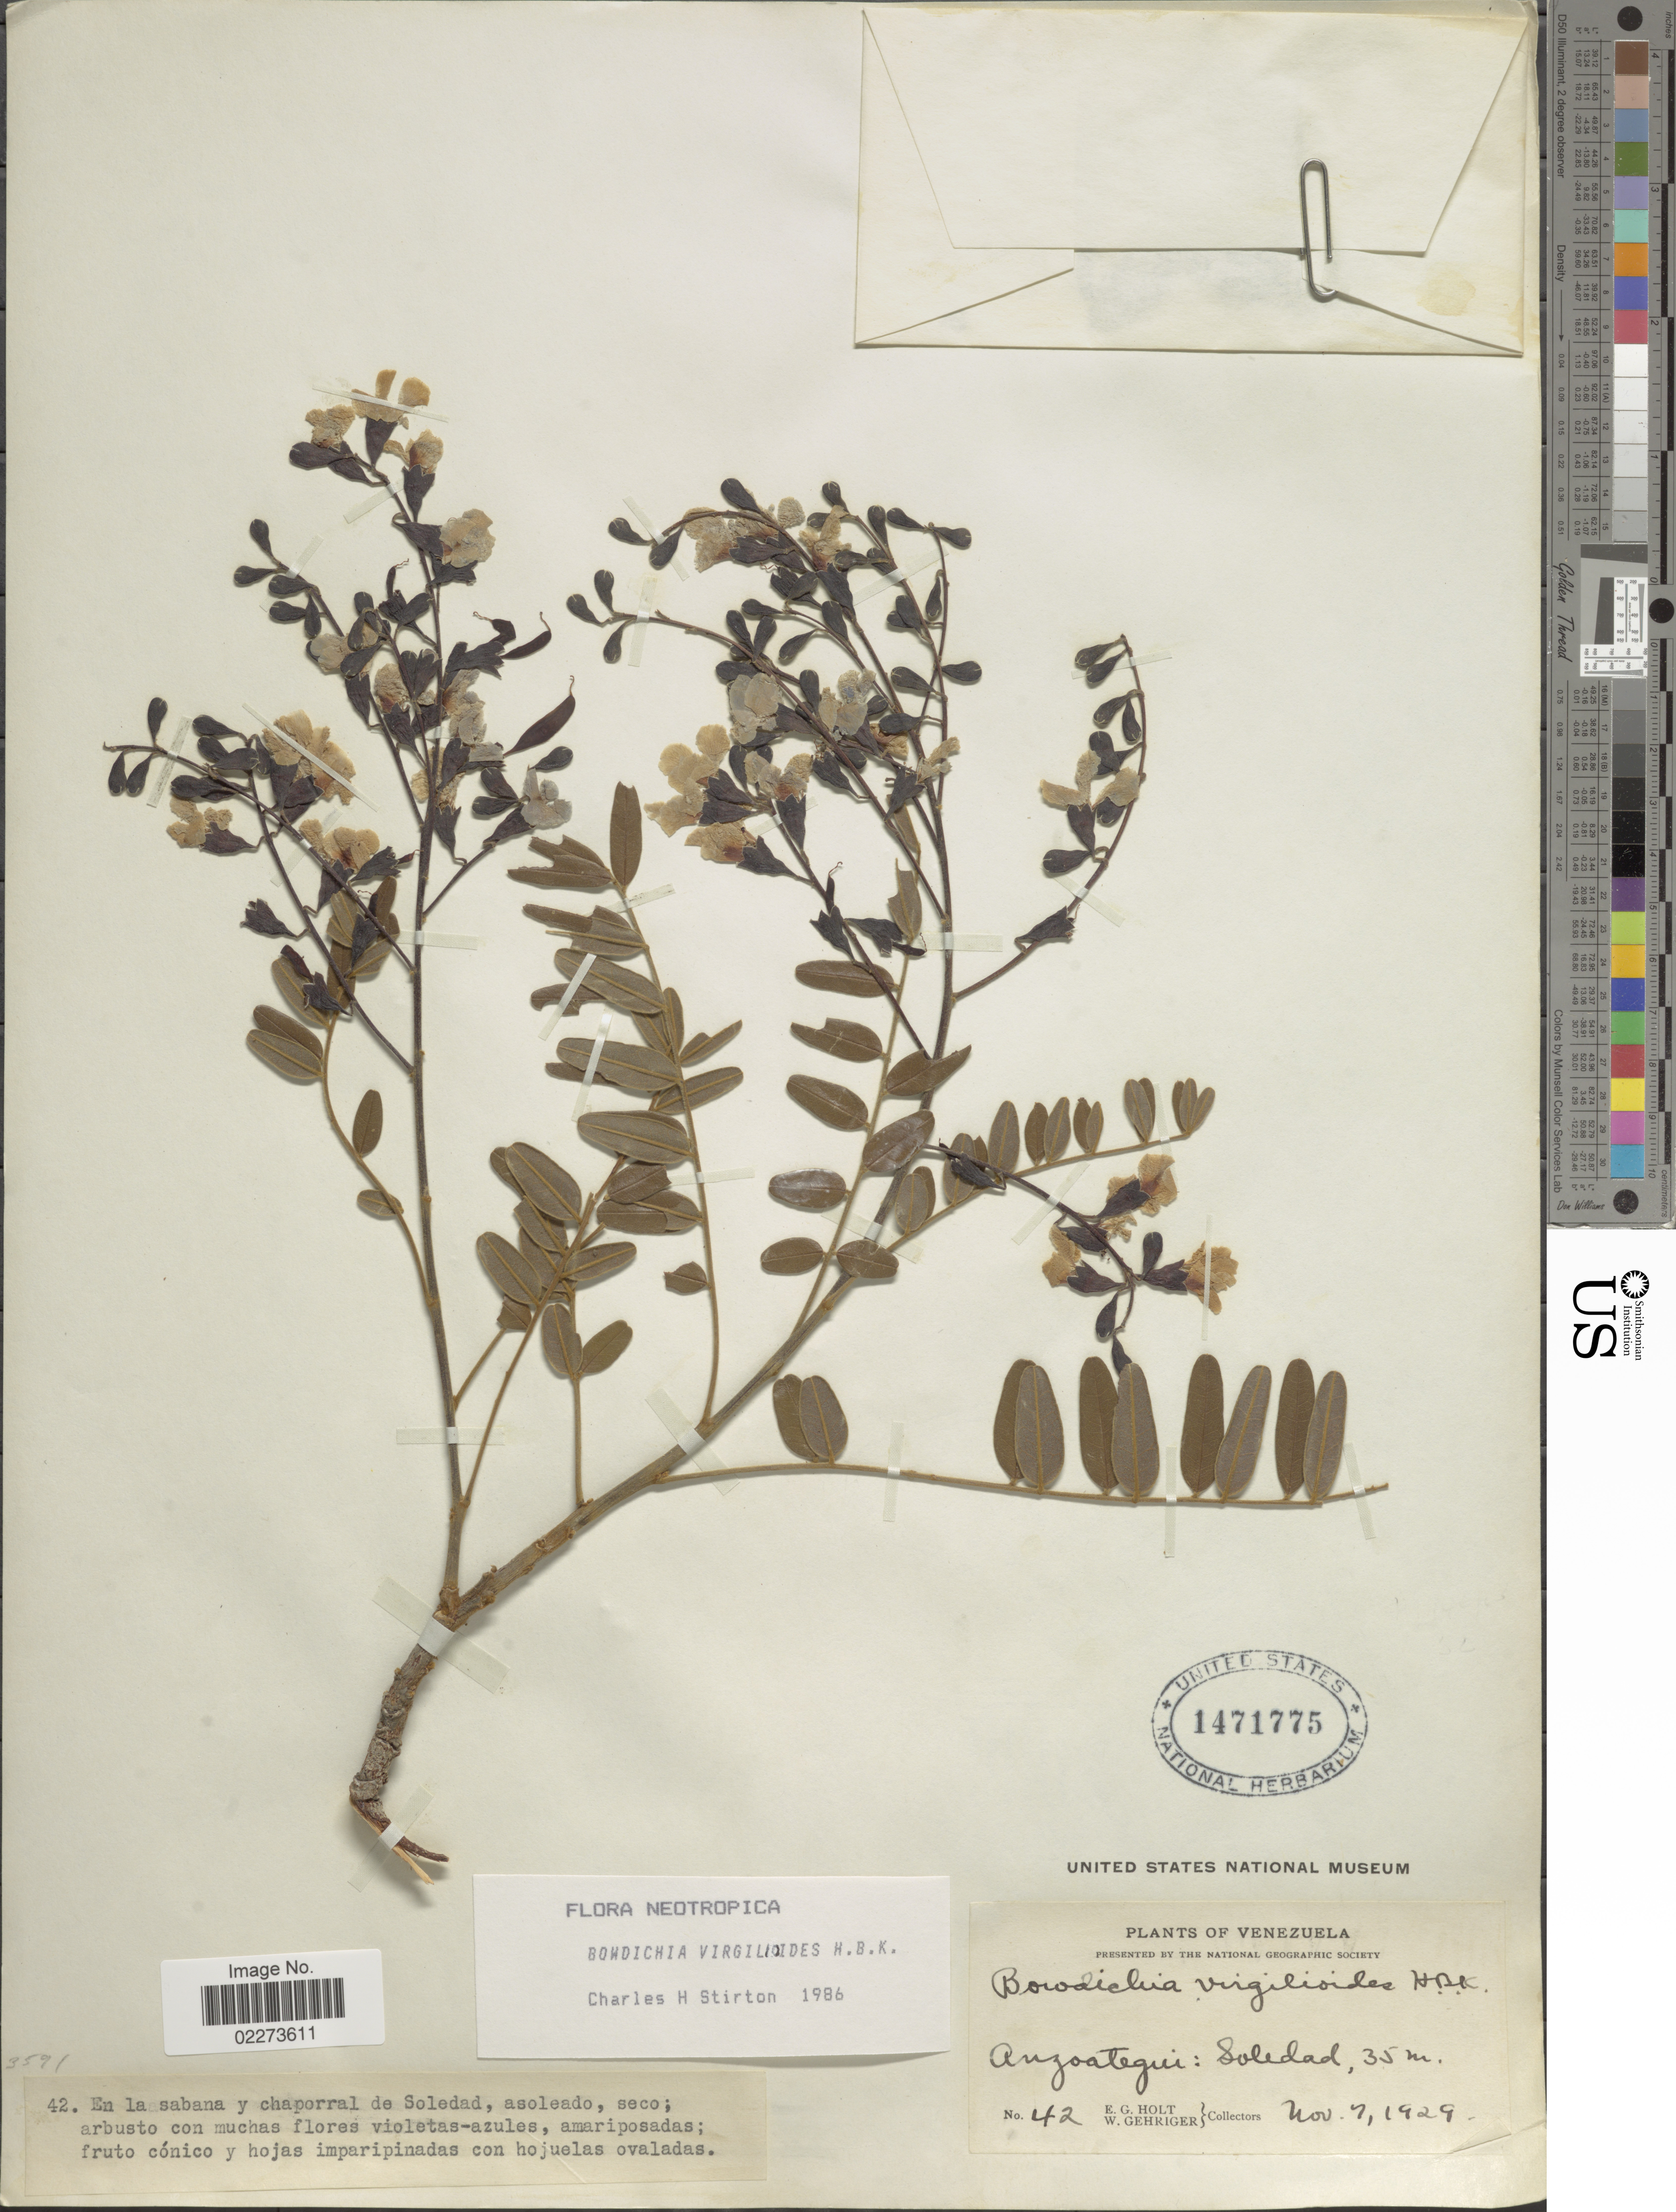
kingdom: Plantae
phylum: Tracheophyta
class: Magnoliopsida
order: Fabales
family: Fabaceae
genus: Bowdichia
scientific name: Bowdichia virgilioides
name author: Kunth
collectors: E. G. Holt & W. Gehriger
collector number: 42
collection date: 1929-11-04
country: Venezuela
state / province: Anzoategui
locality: Soledad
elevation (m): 35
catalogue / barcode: US 1471775